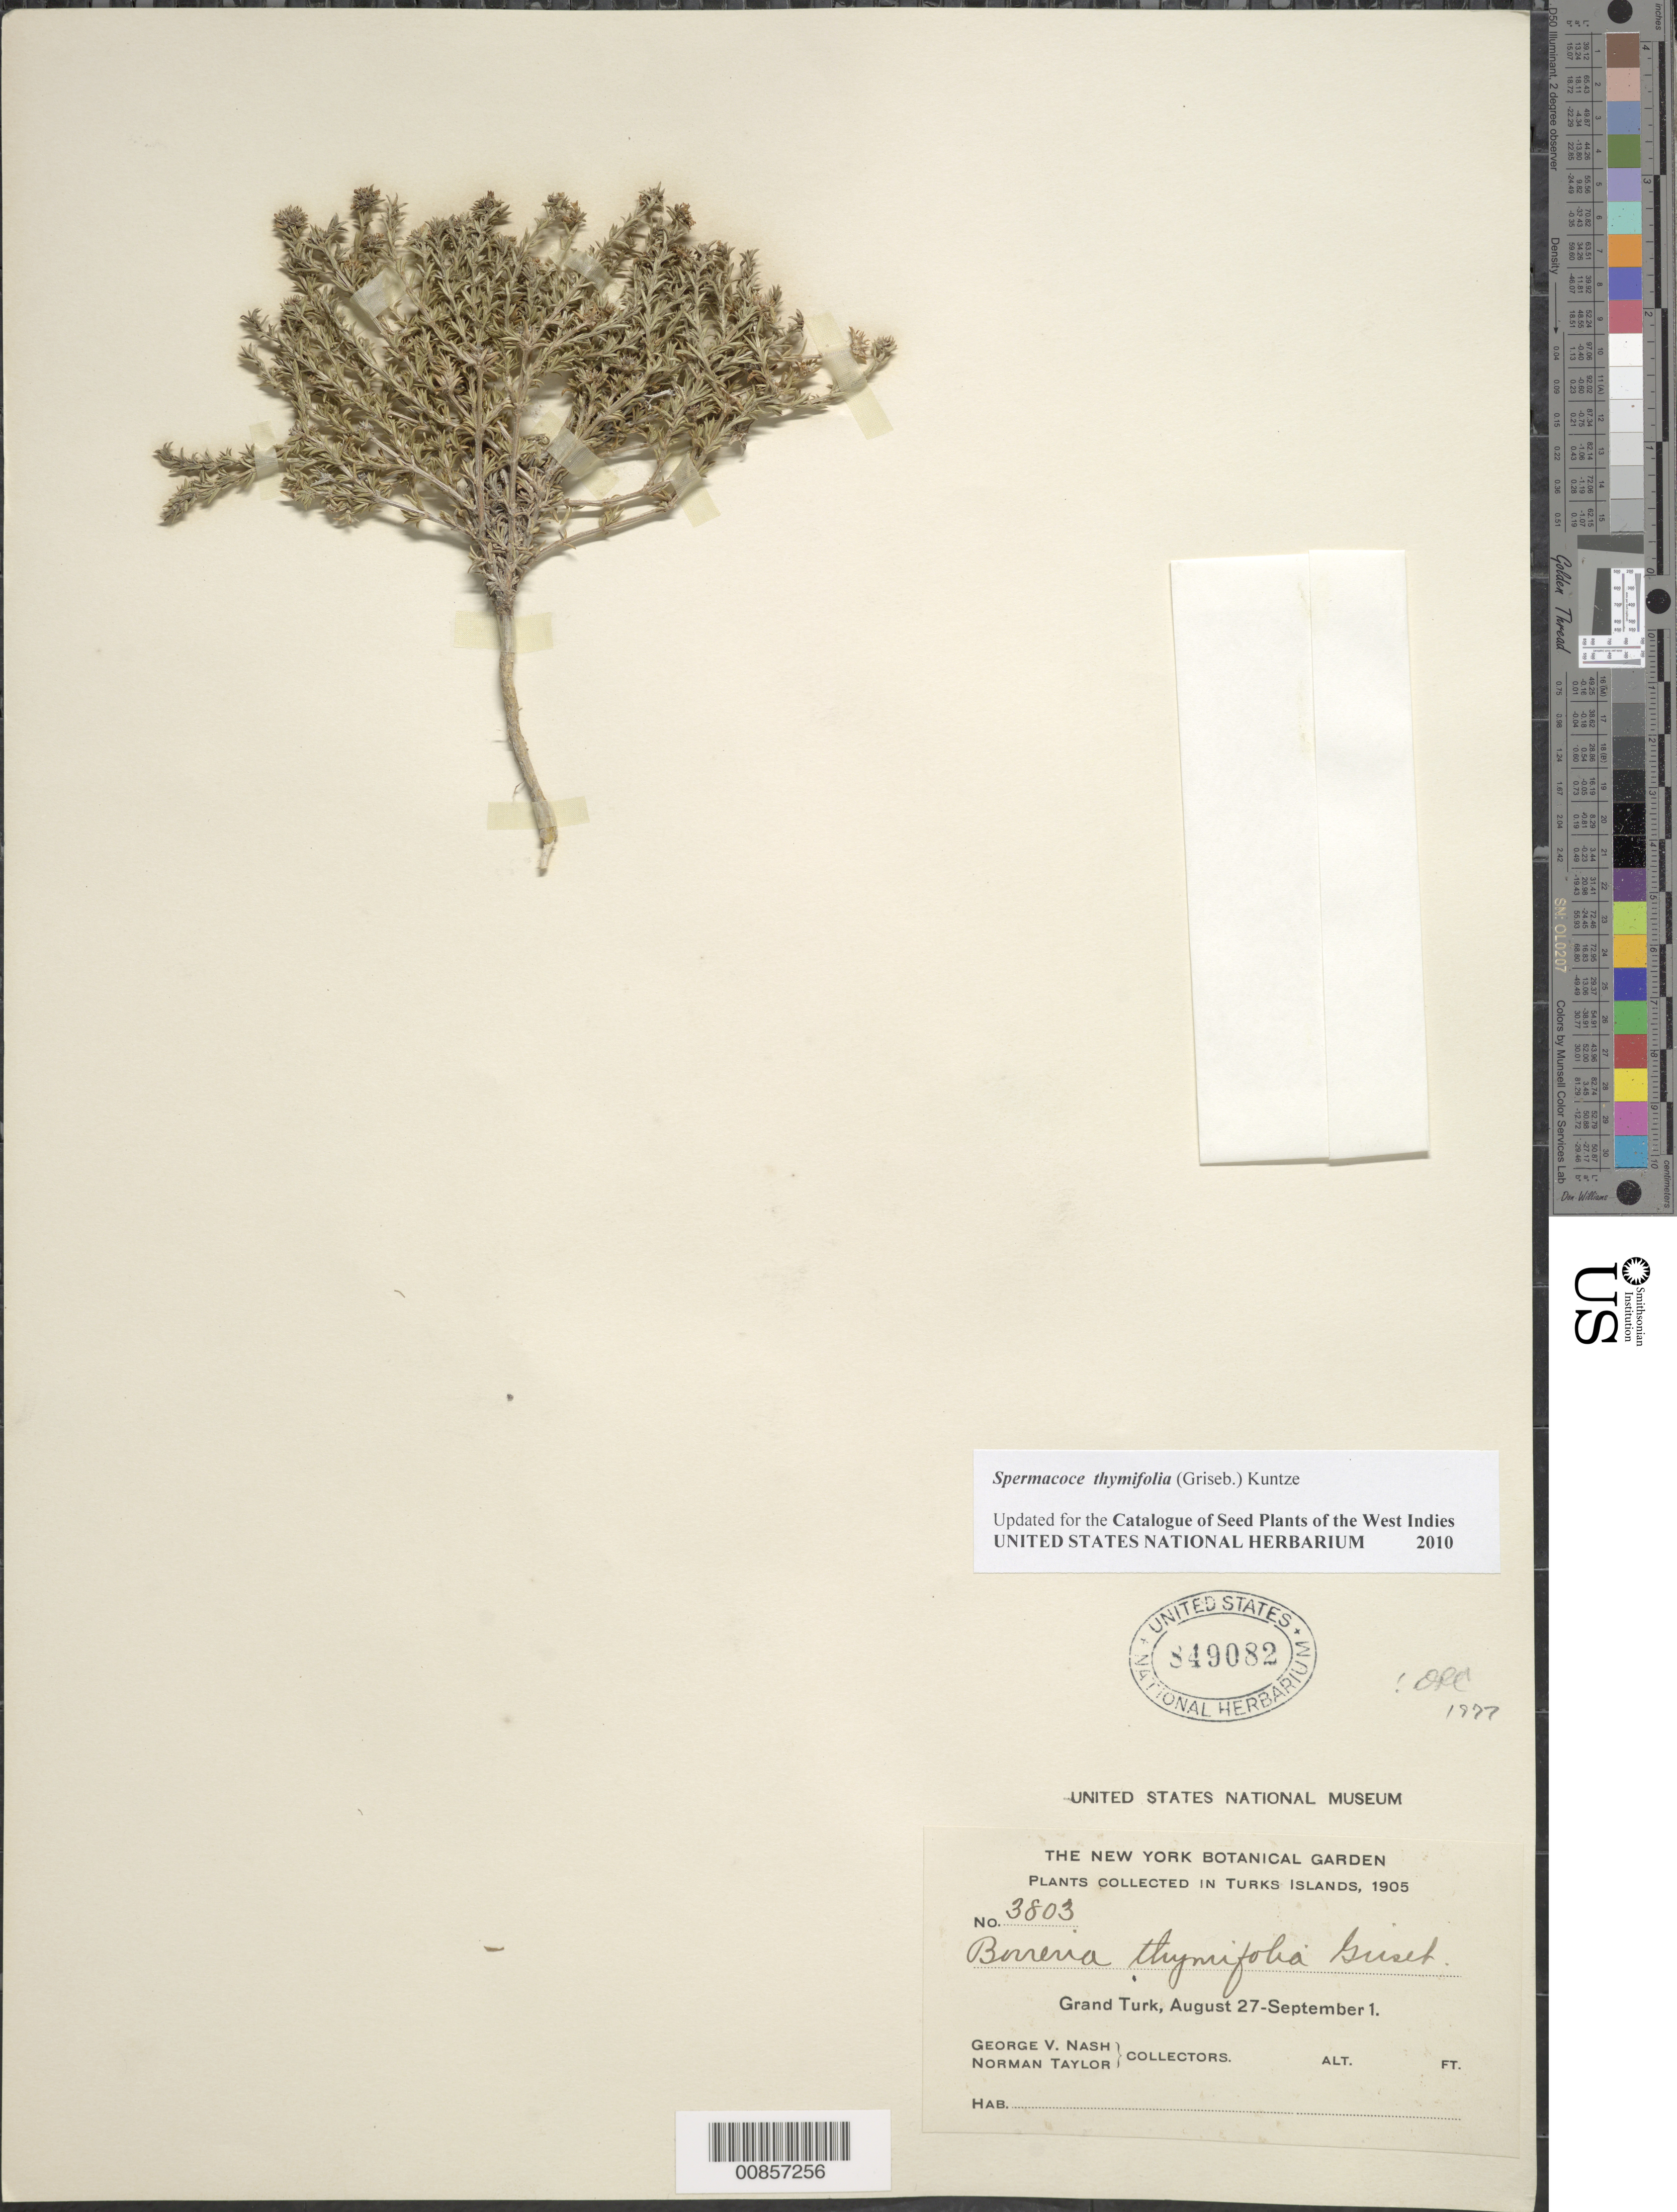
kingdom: Plantae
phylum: Tracheophyta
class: Magnoliopsida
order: Gentianales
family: Rubiaceae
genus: Spermacoce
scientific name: Spermacoce thymifolia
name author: (Griseb.) Kuntze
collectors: G. V. Nash & N. Taylor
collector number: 3803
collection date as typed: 27 Aug 1905 to 01 Sep 1905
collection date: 1905-08-27/1905-09-01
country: Turks and Caicos Islands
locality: Grand Turk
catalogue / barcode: US 849082